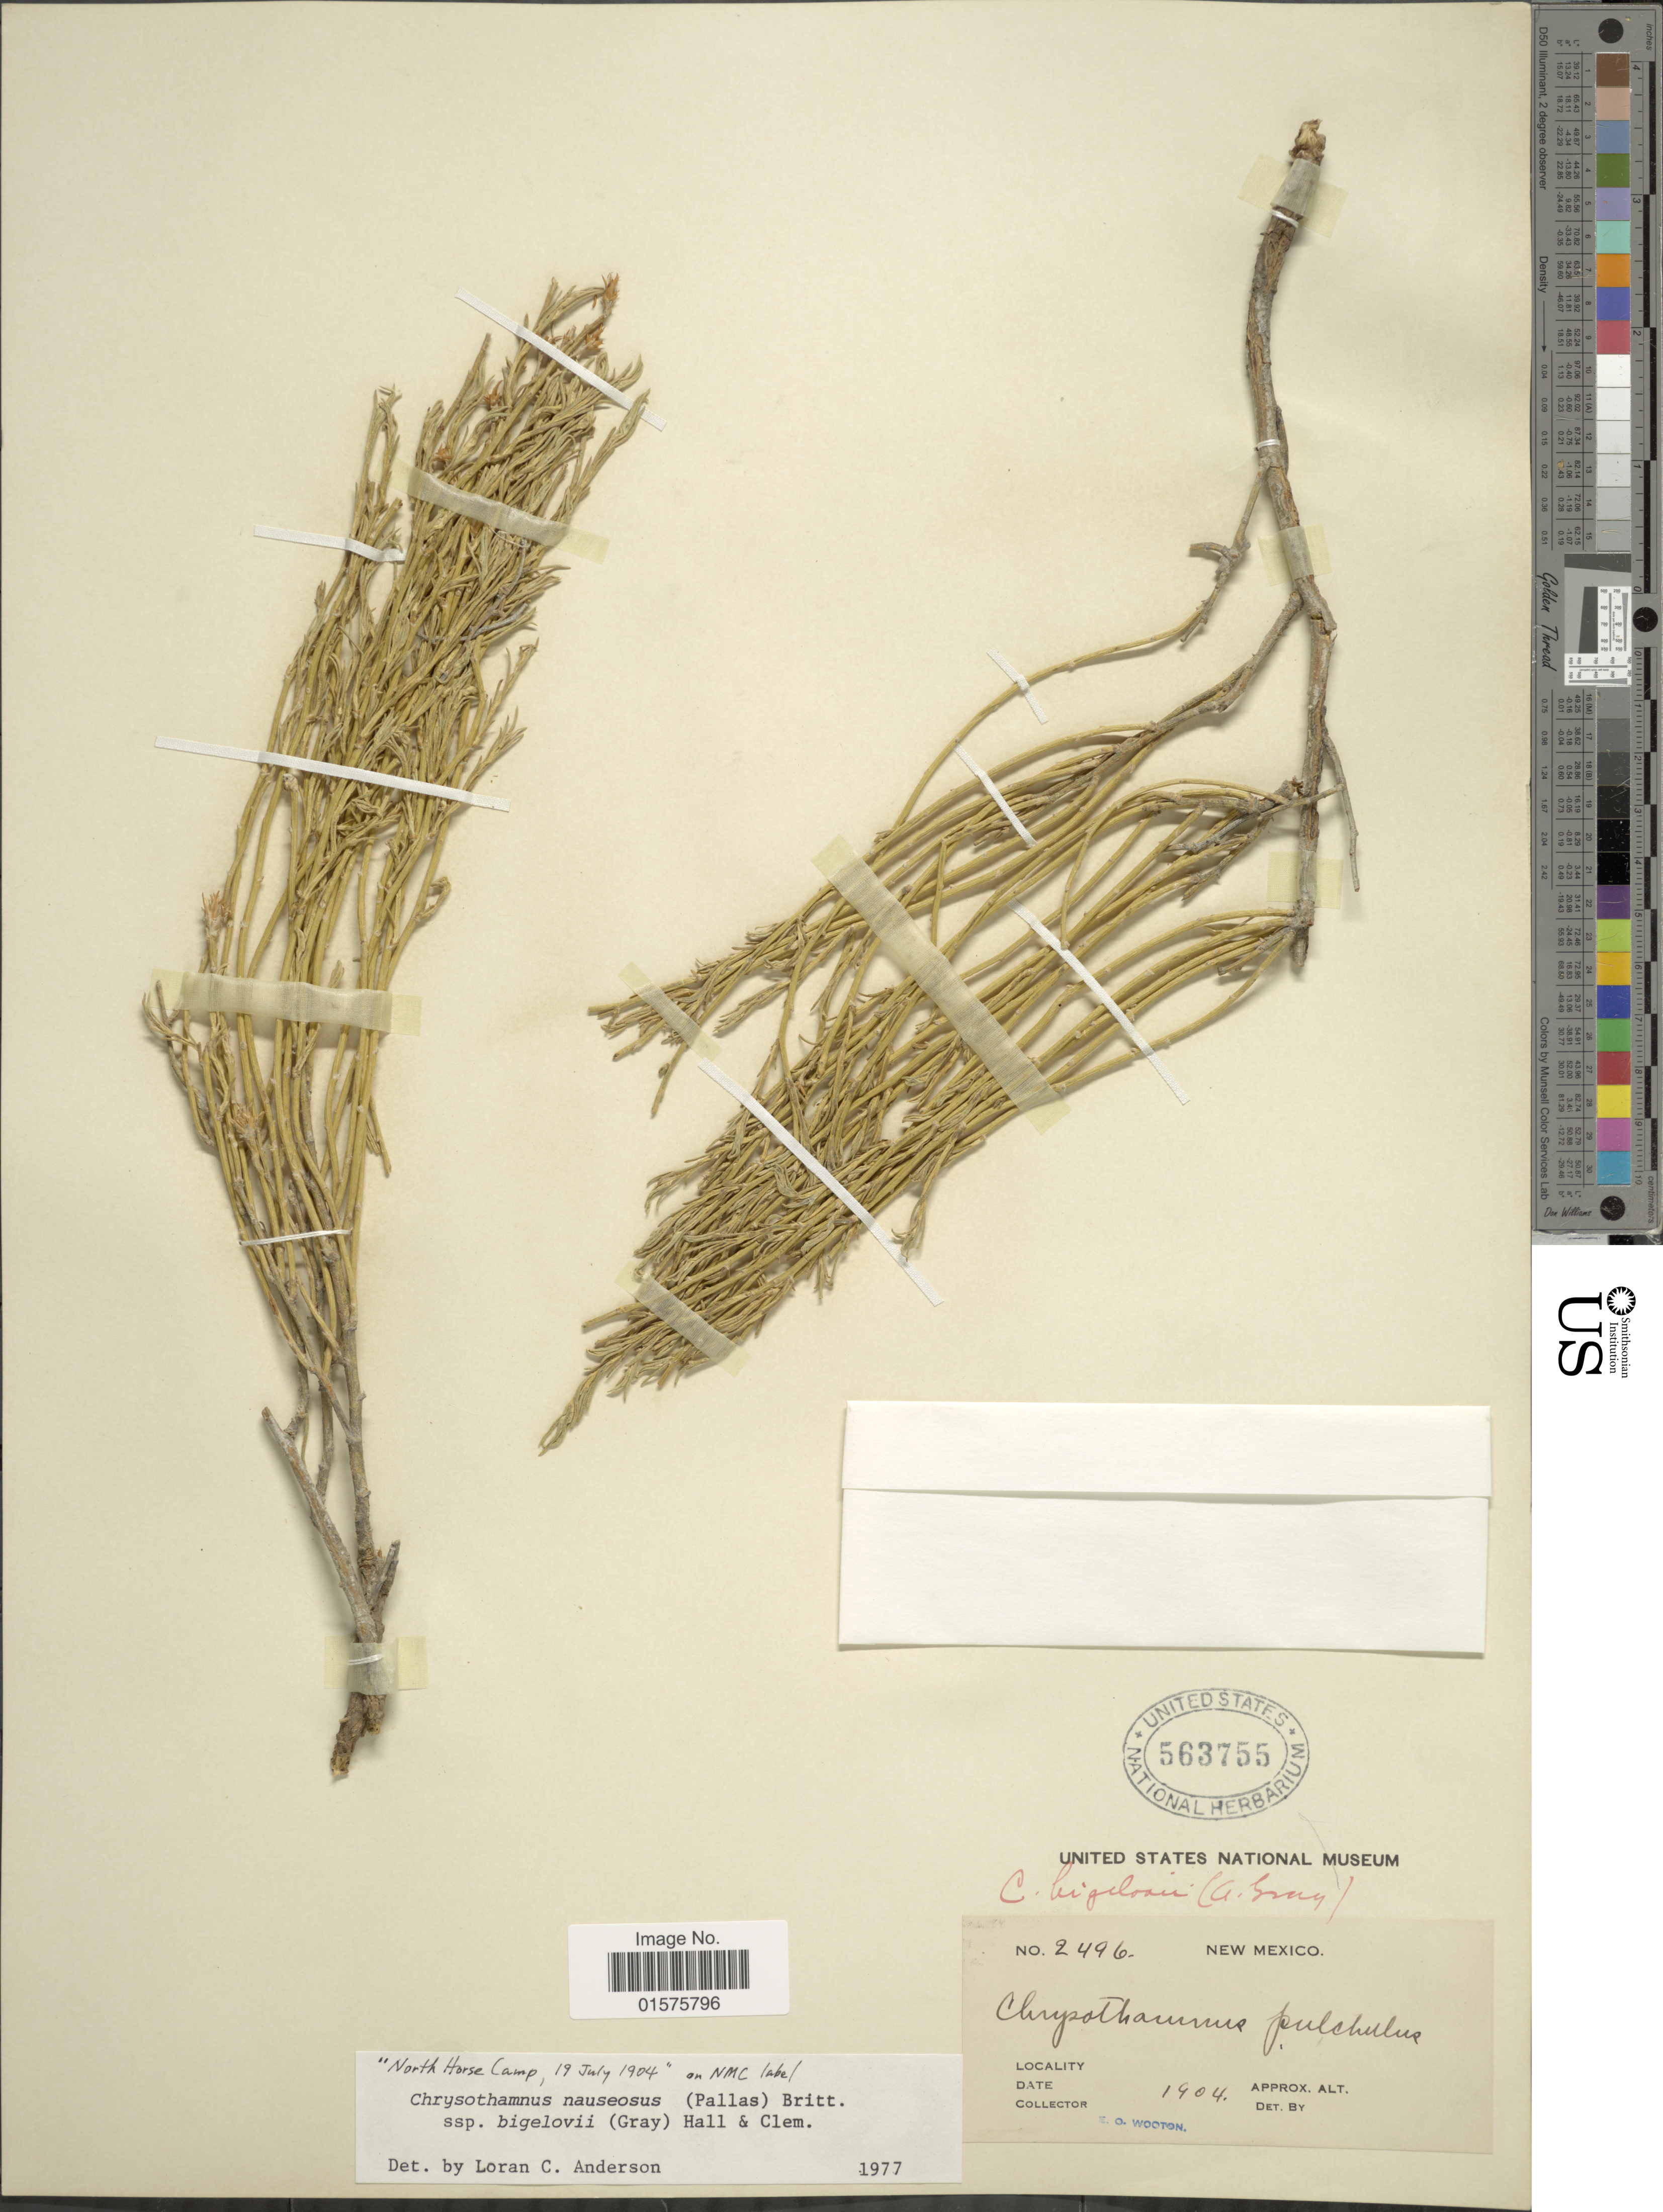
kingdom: Plantae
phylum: Tracheophyta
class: Magnoliopsida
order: Asterales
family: Asteraceae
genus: Ericameria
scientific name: Ericameria nauseosa var. bigelovii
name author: (A. Gray) G.L. Nesom & G.I. Baird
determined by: Urbatsch, Lowell E., Curator (LSU), Louisiana State University (UNITED STATES)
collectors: E. O. Wooton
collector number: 2496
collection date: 1904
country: United States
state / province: New Mexico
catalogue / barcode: US 563755